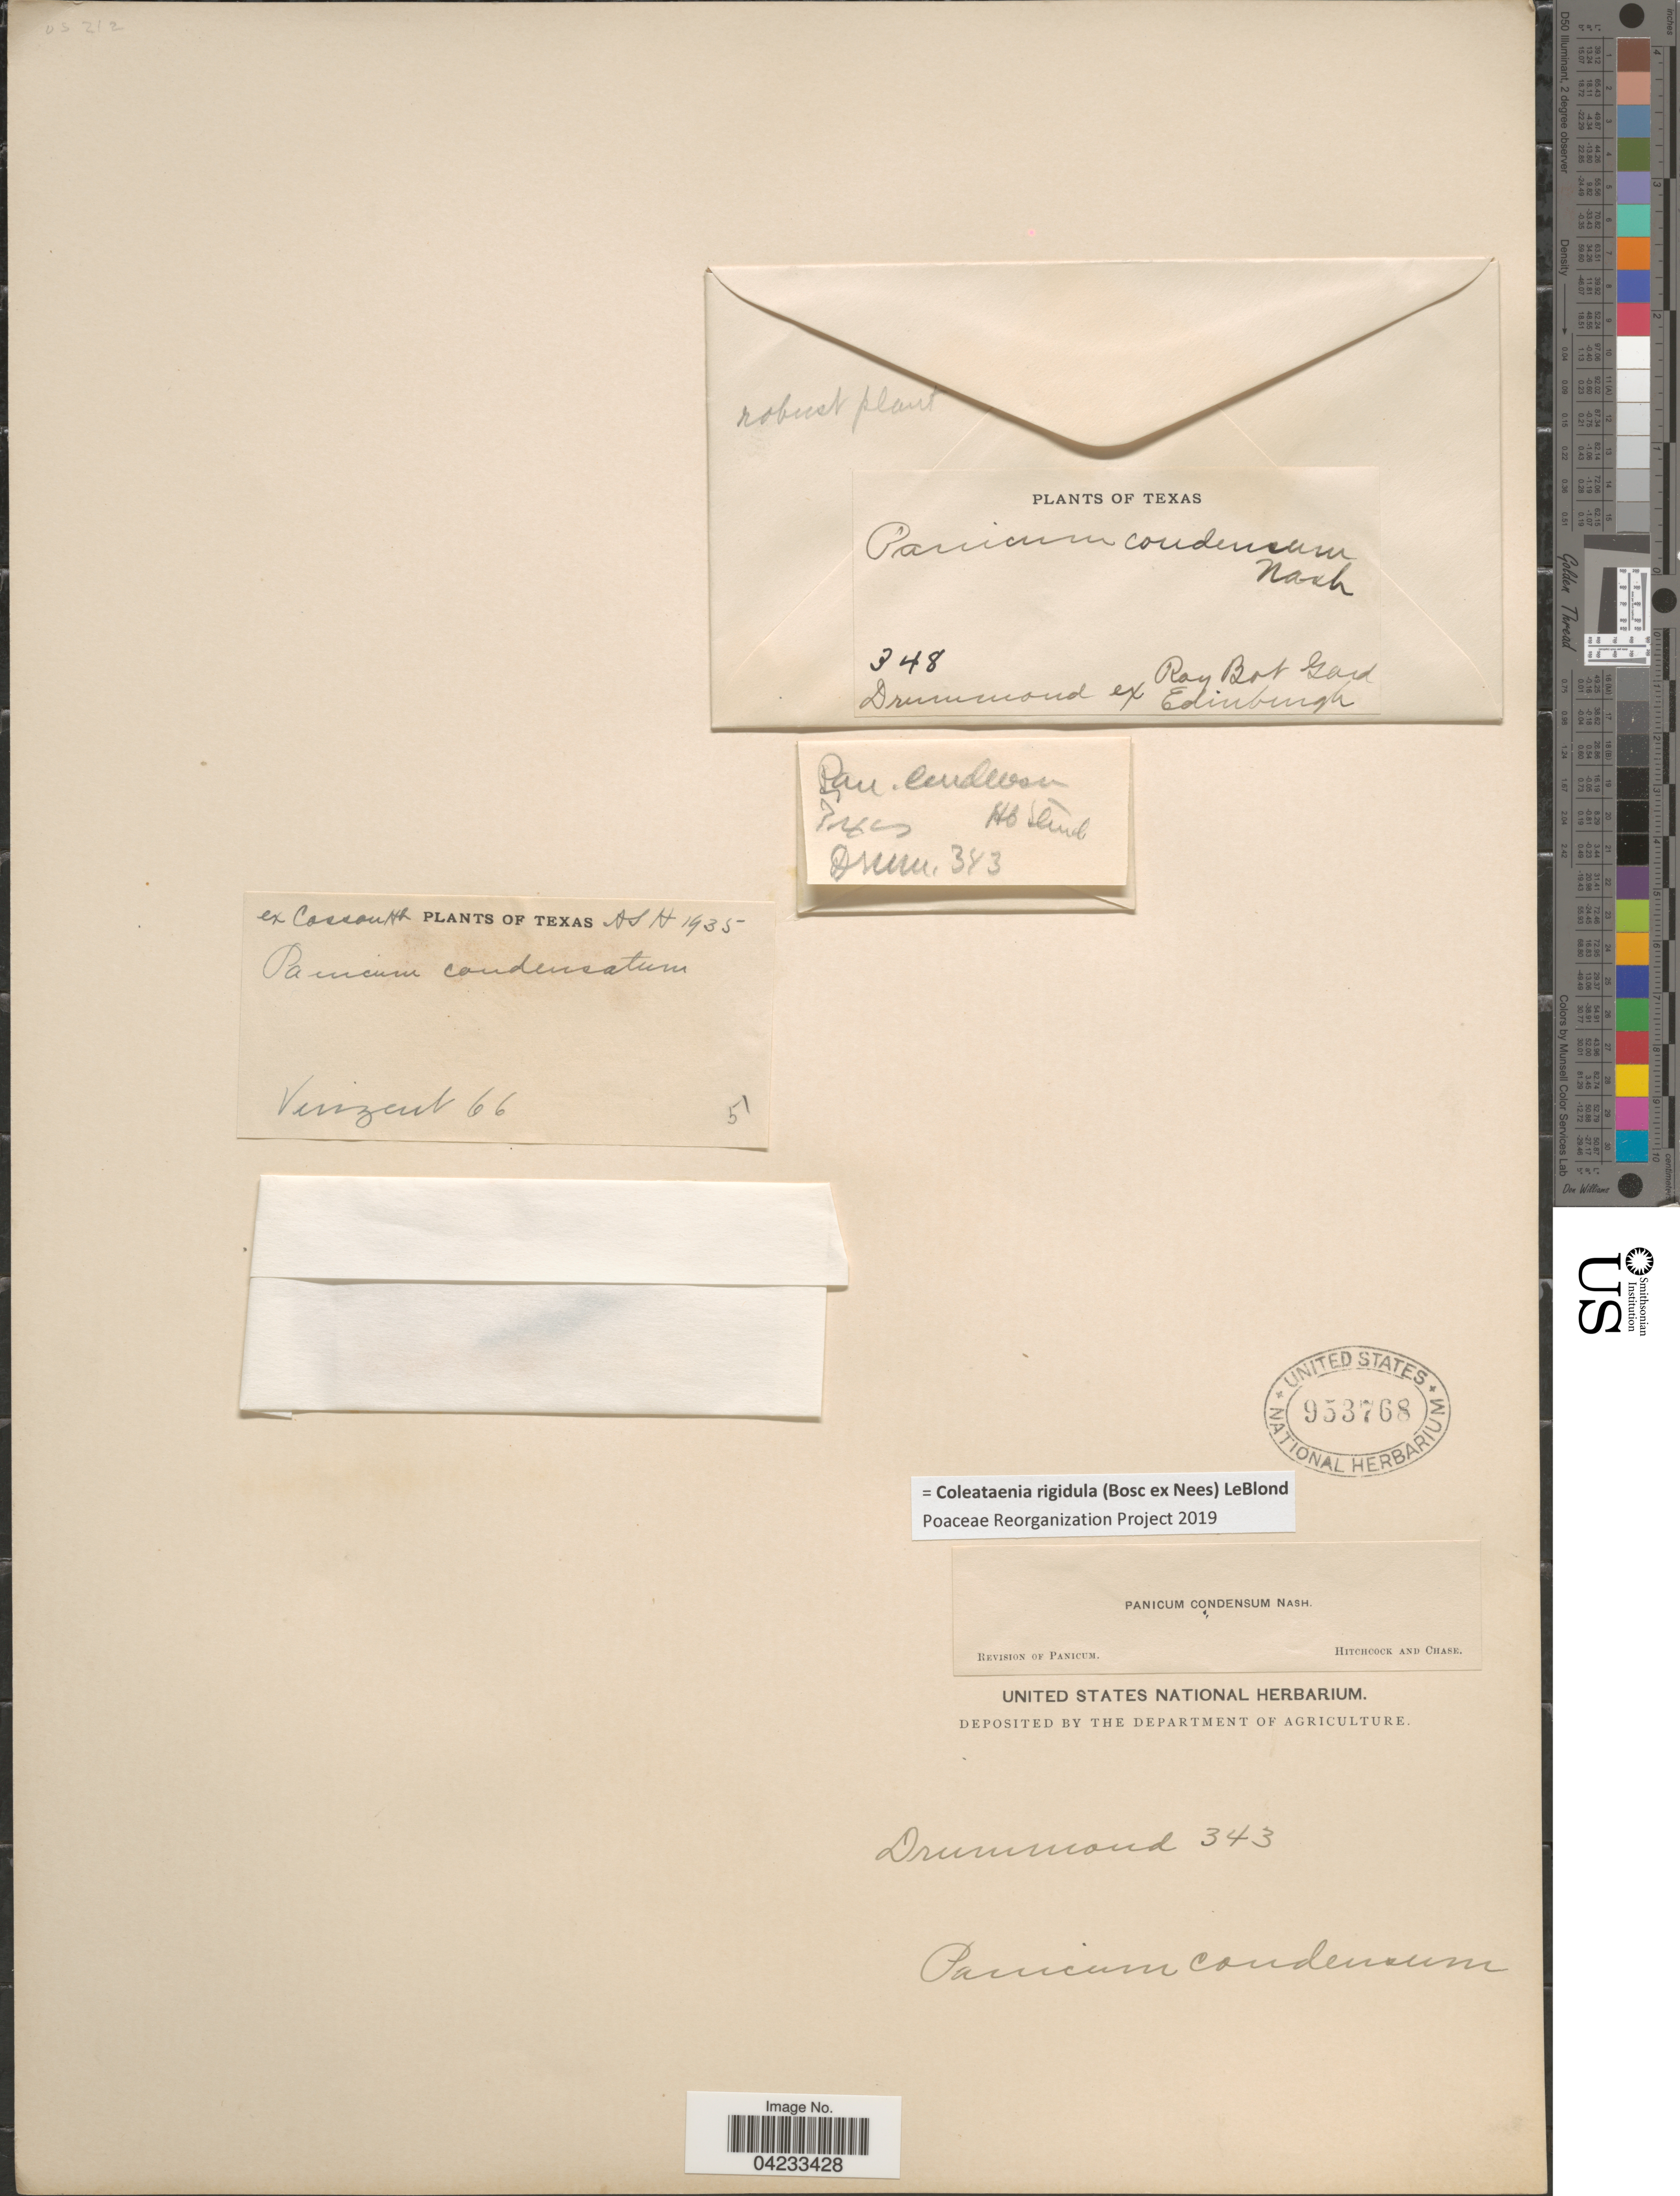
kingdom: Plantae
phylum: Tracheophyta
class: Liliopsida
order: Poales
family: Poaceae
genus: Coleataenia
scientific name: Coleataenia rigidula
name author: (Bosc ex Nees) LeBlond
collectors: -. Vinzent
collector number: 66/1935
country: United States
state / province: Texas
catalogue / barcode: US 953768